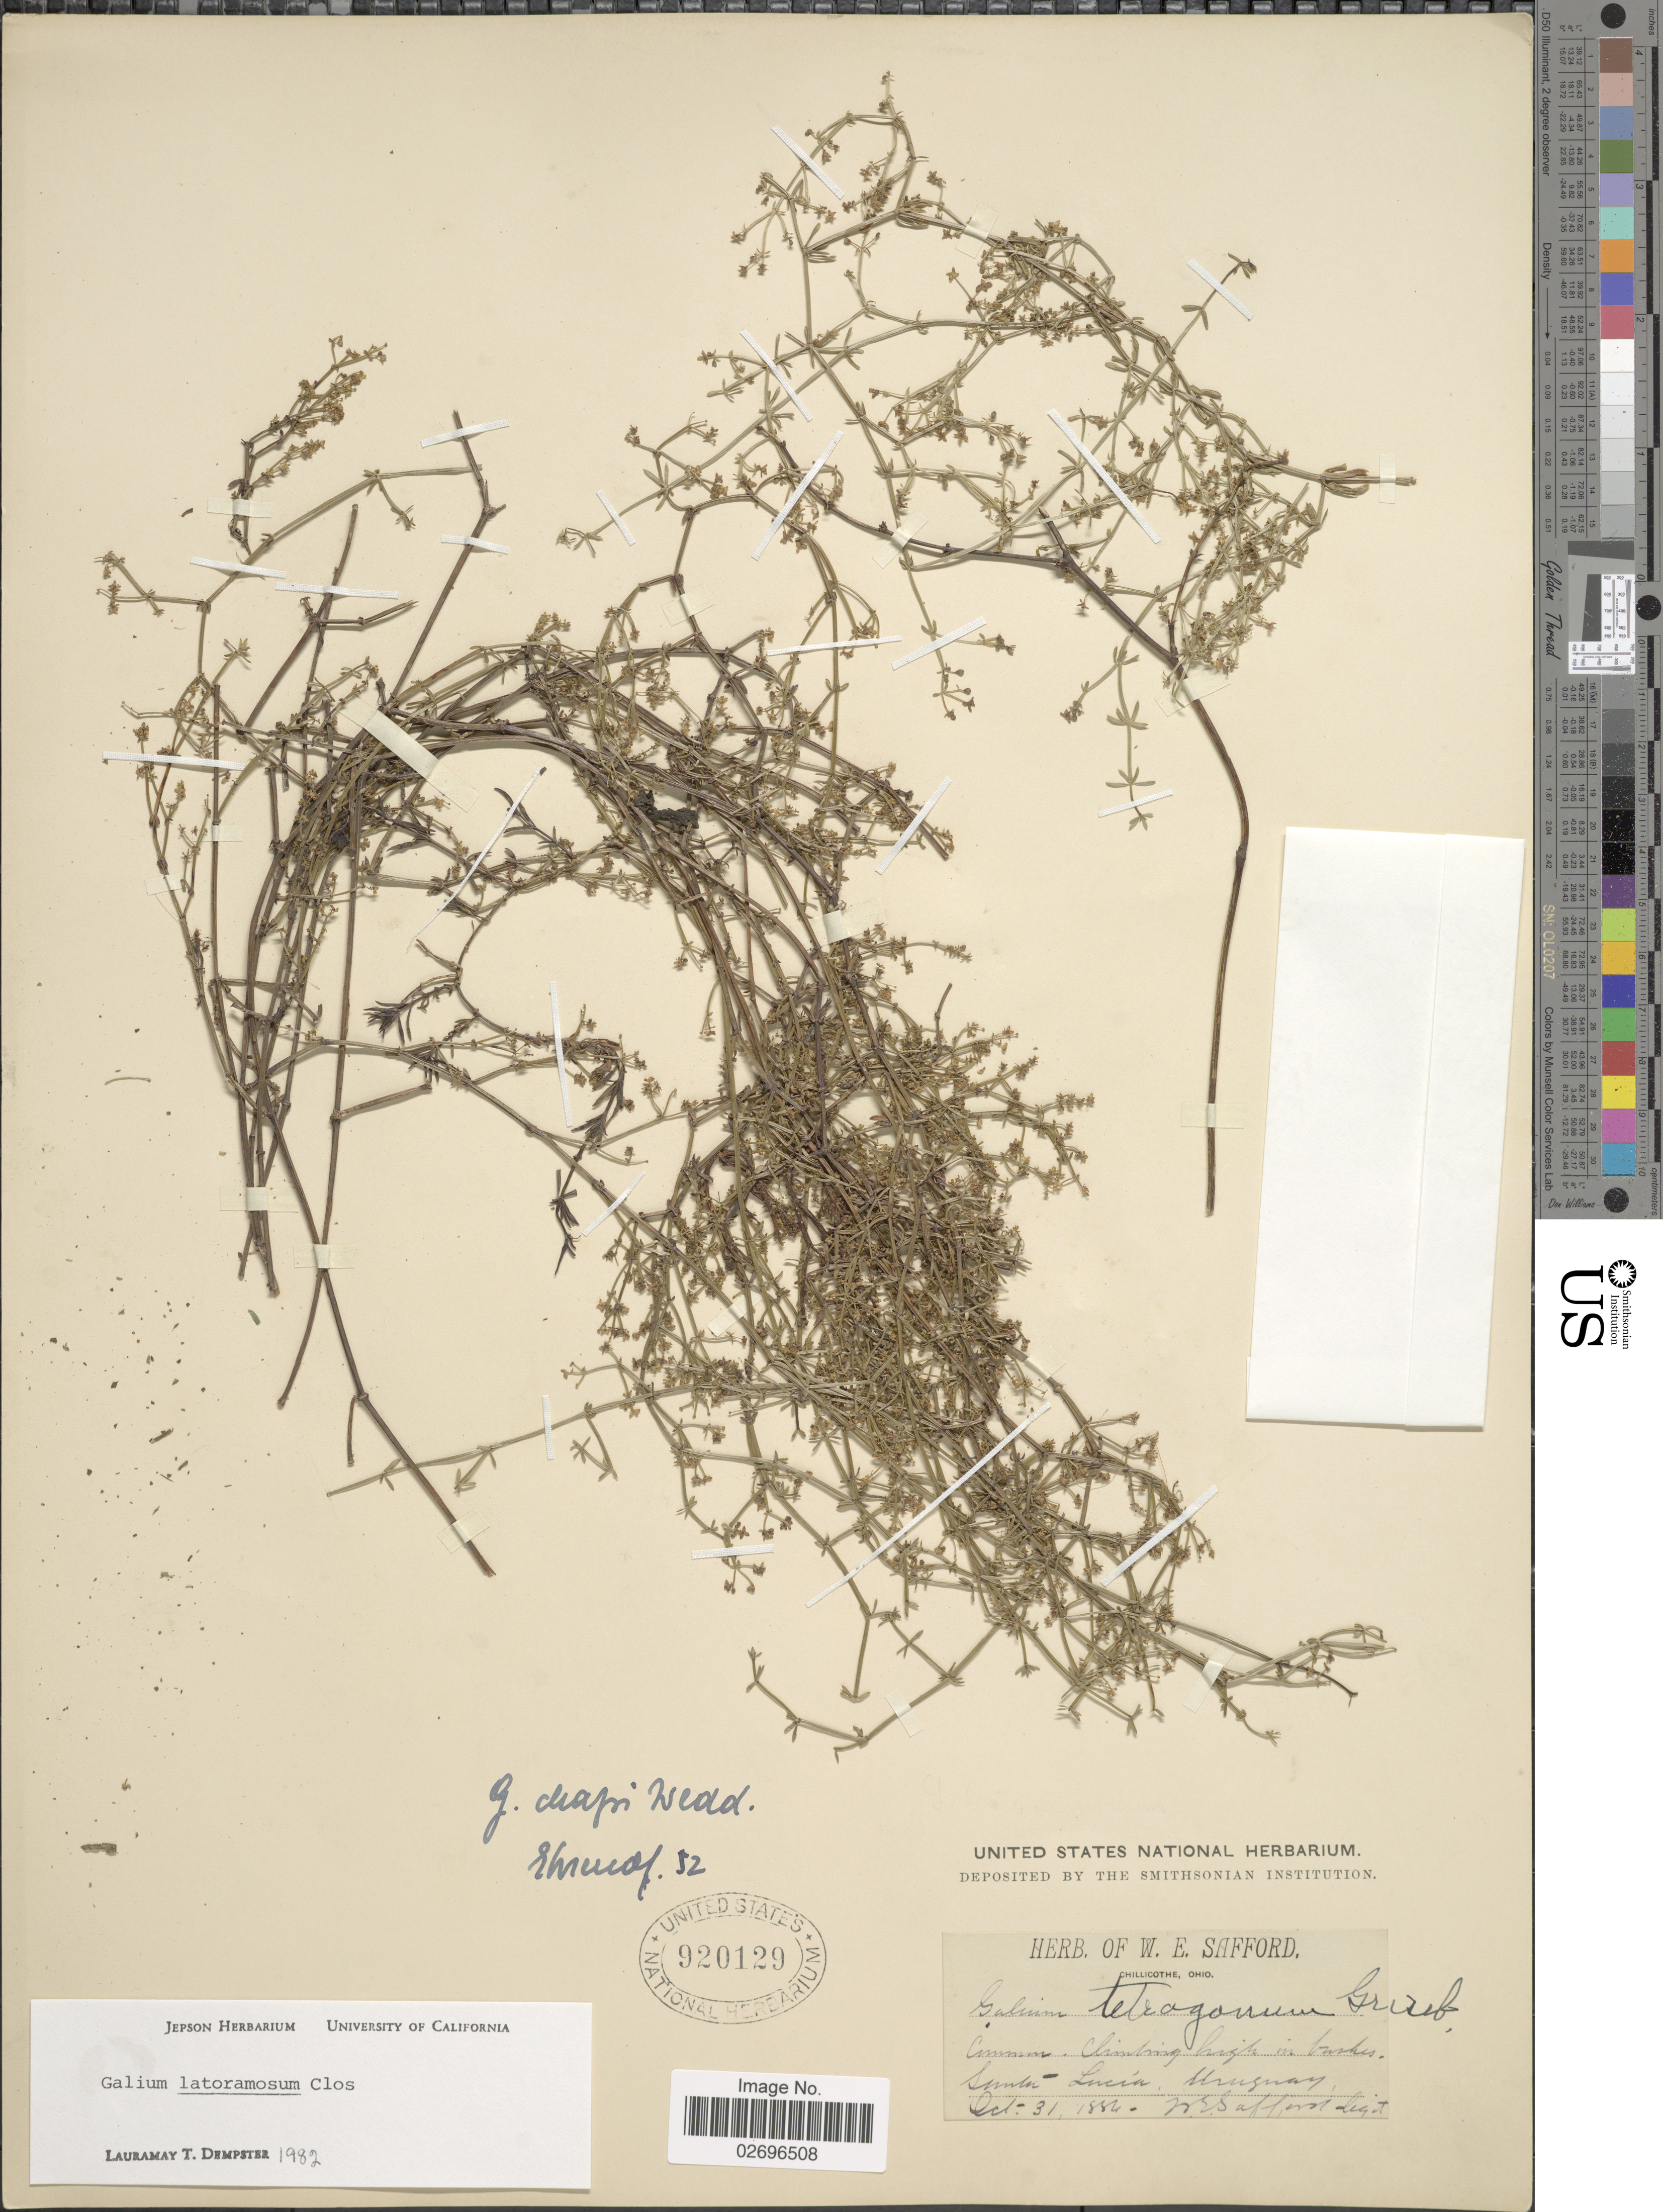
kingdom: Plantae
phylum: Tracheophyta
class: Magnoliopsida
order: Gentianales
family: Rubiaceae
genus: Galium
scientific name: Galium latoramosum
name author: Clos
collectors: W. E. Safford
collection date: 1886-10-31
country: Uruguay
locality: Santa Lucia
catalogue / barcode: US 920129